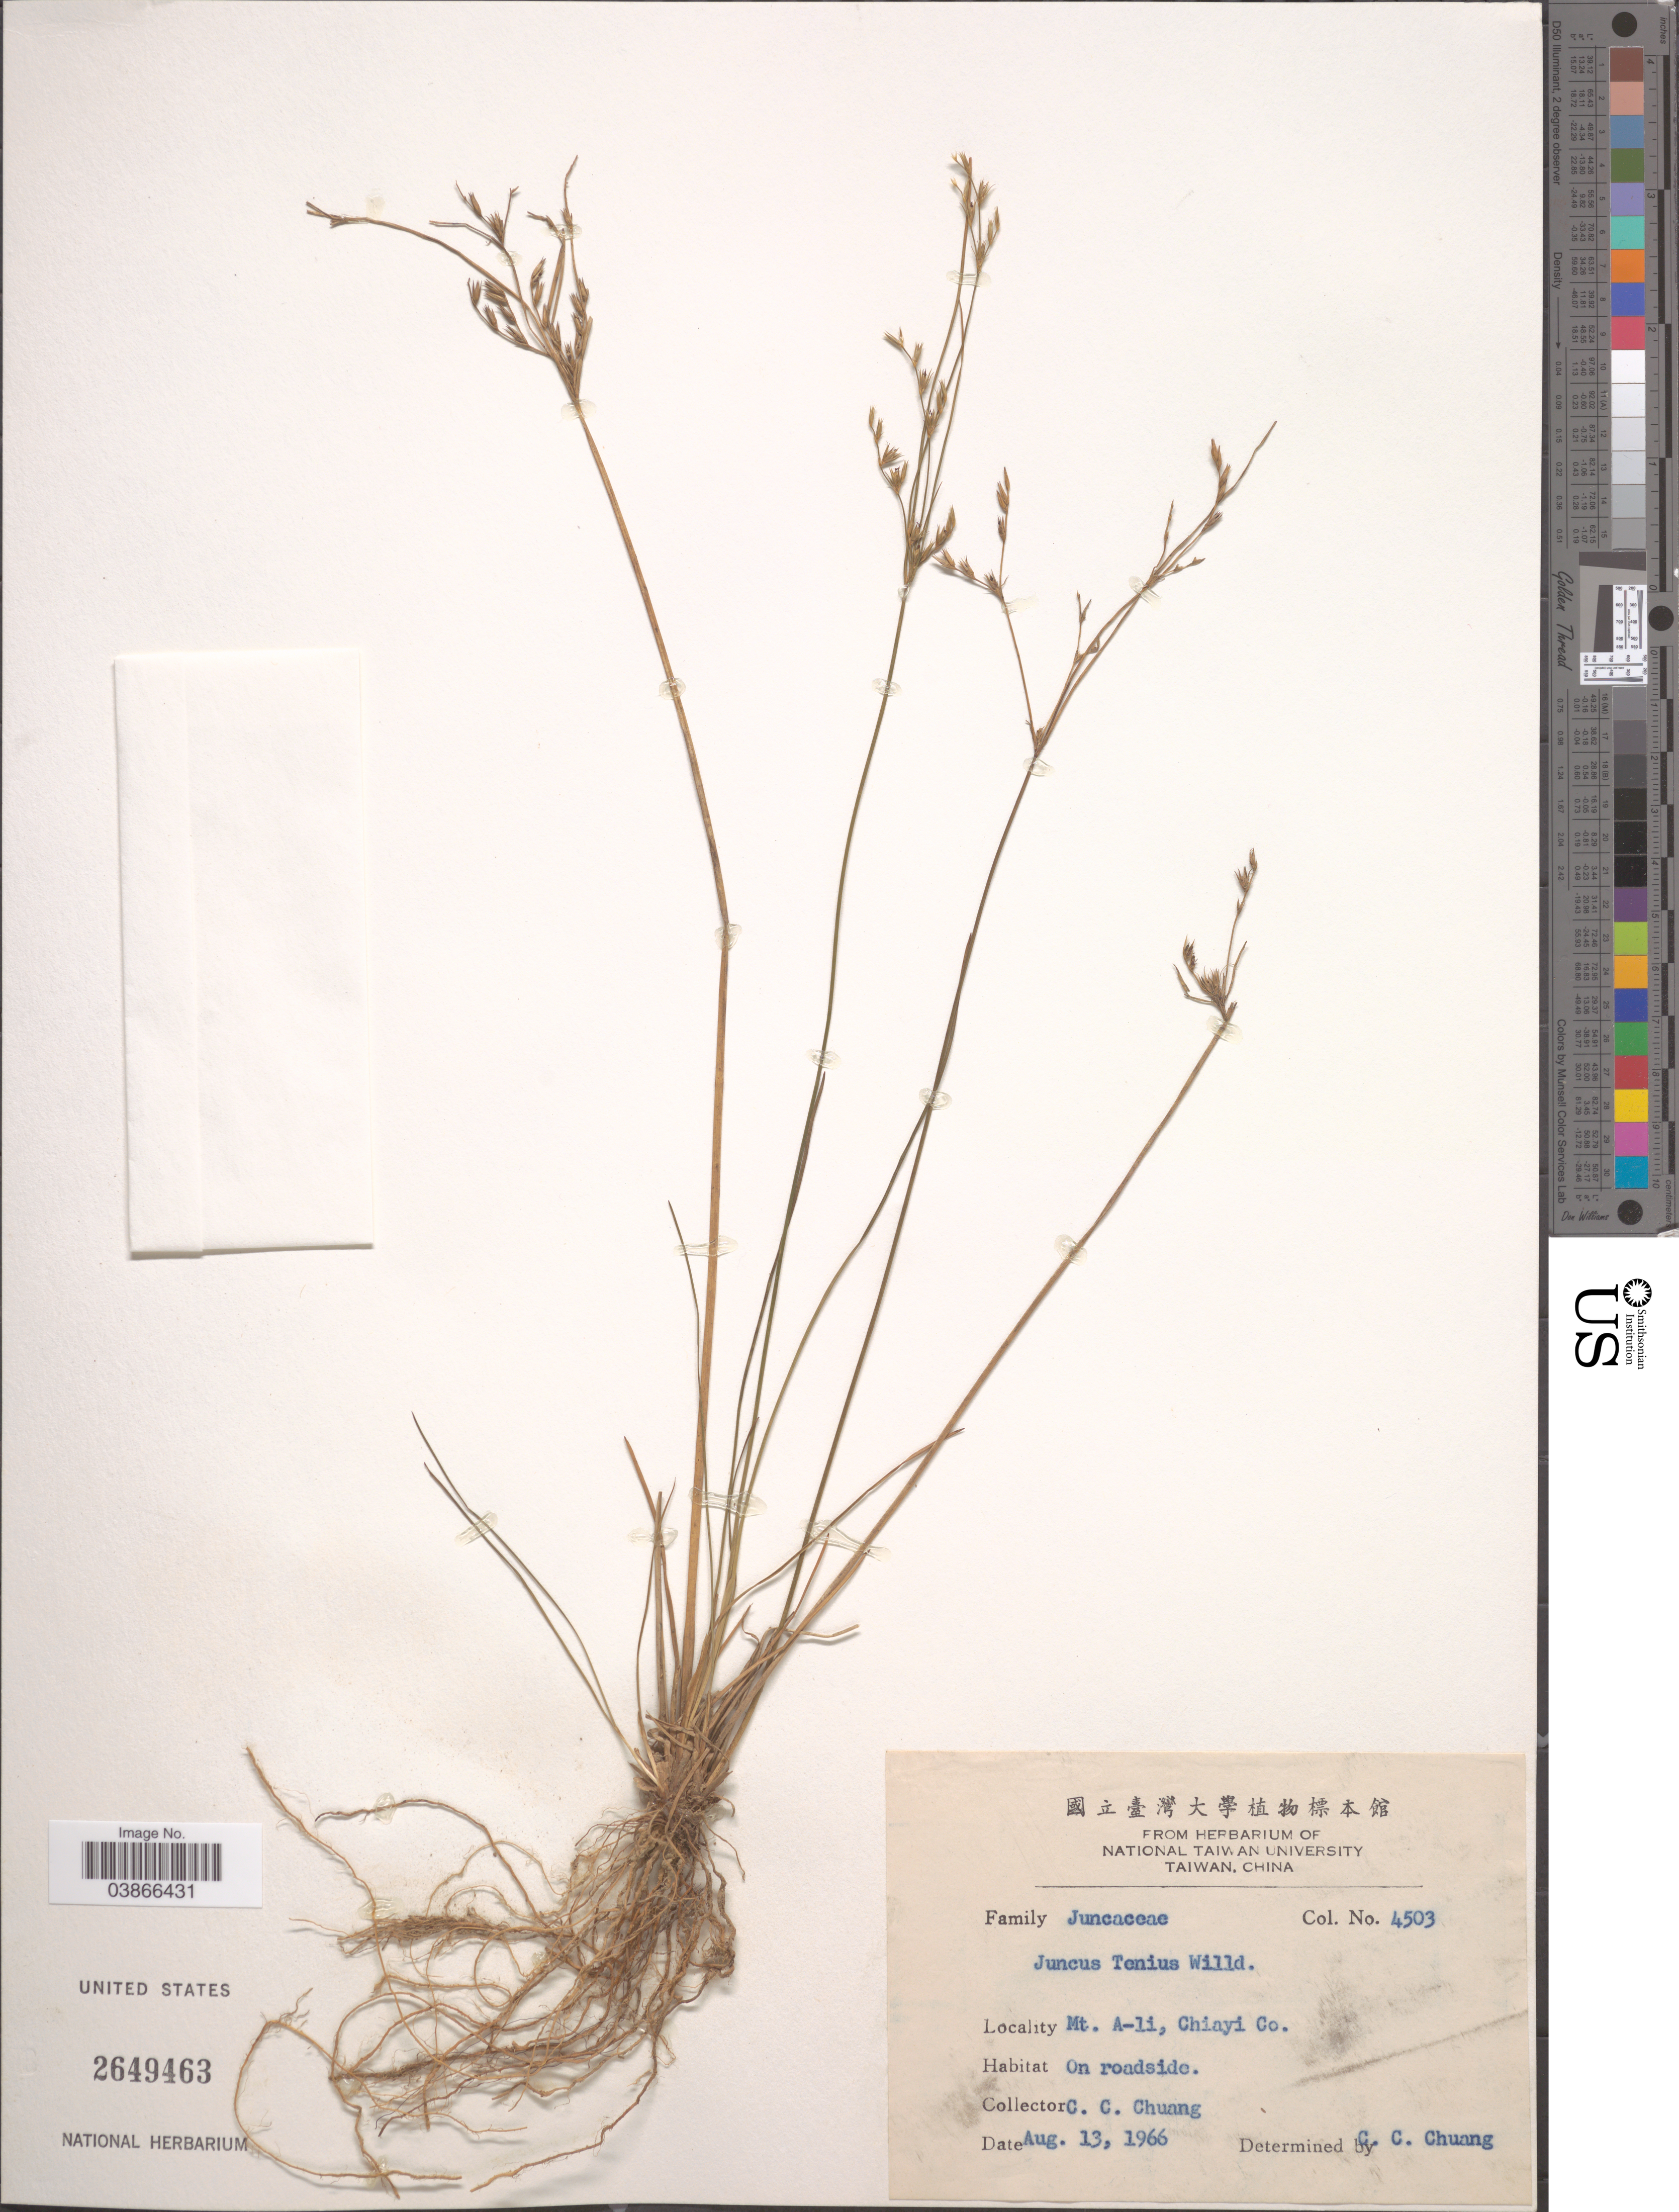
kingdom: Plantae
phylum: Tracheophyta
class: Liliopsida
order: Poales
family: Juncaceae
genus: Juncus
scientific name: Juncus tenuis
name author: Willd.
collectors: C. C. Chuang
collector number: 4503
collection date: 1966-08-13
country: Taiwan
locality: Mt. A-li, Chiayi Co.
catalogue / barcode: US 2649463